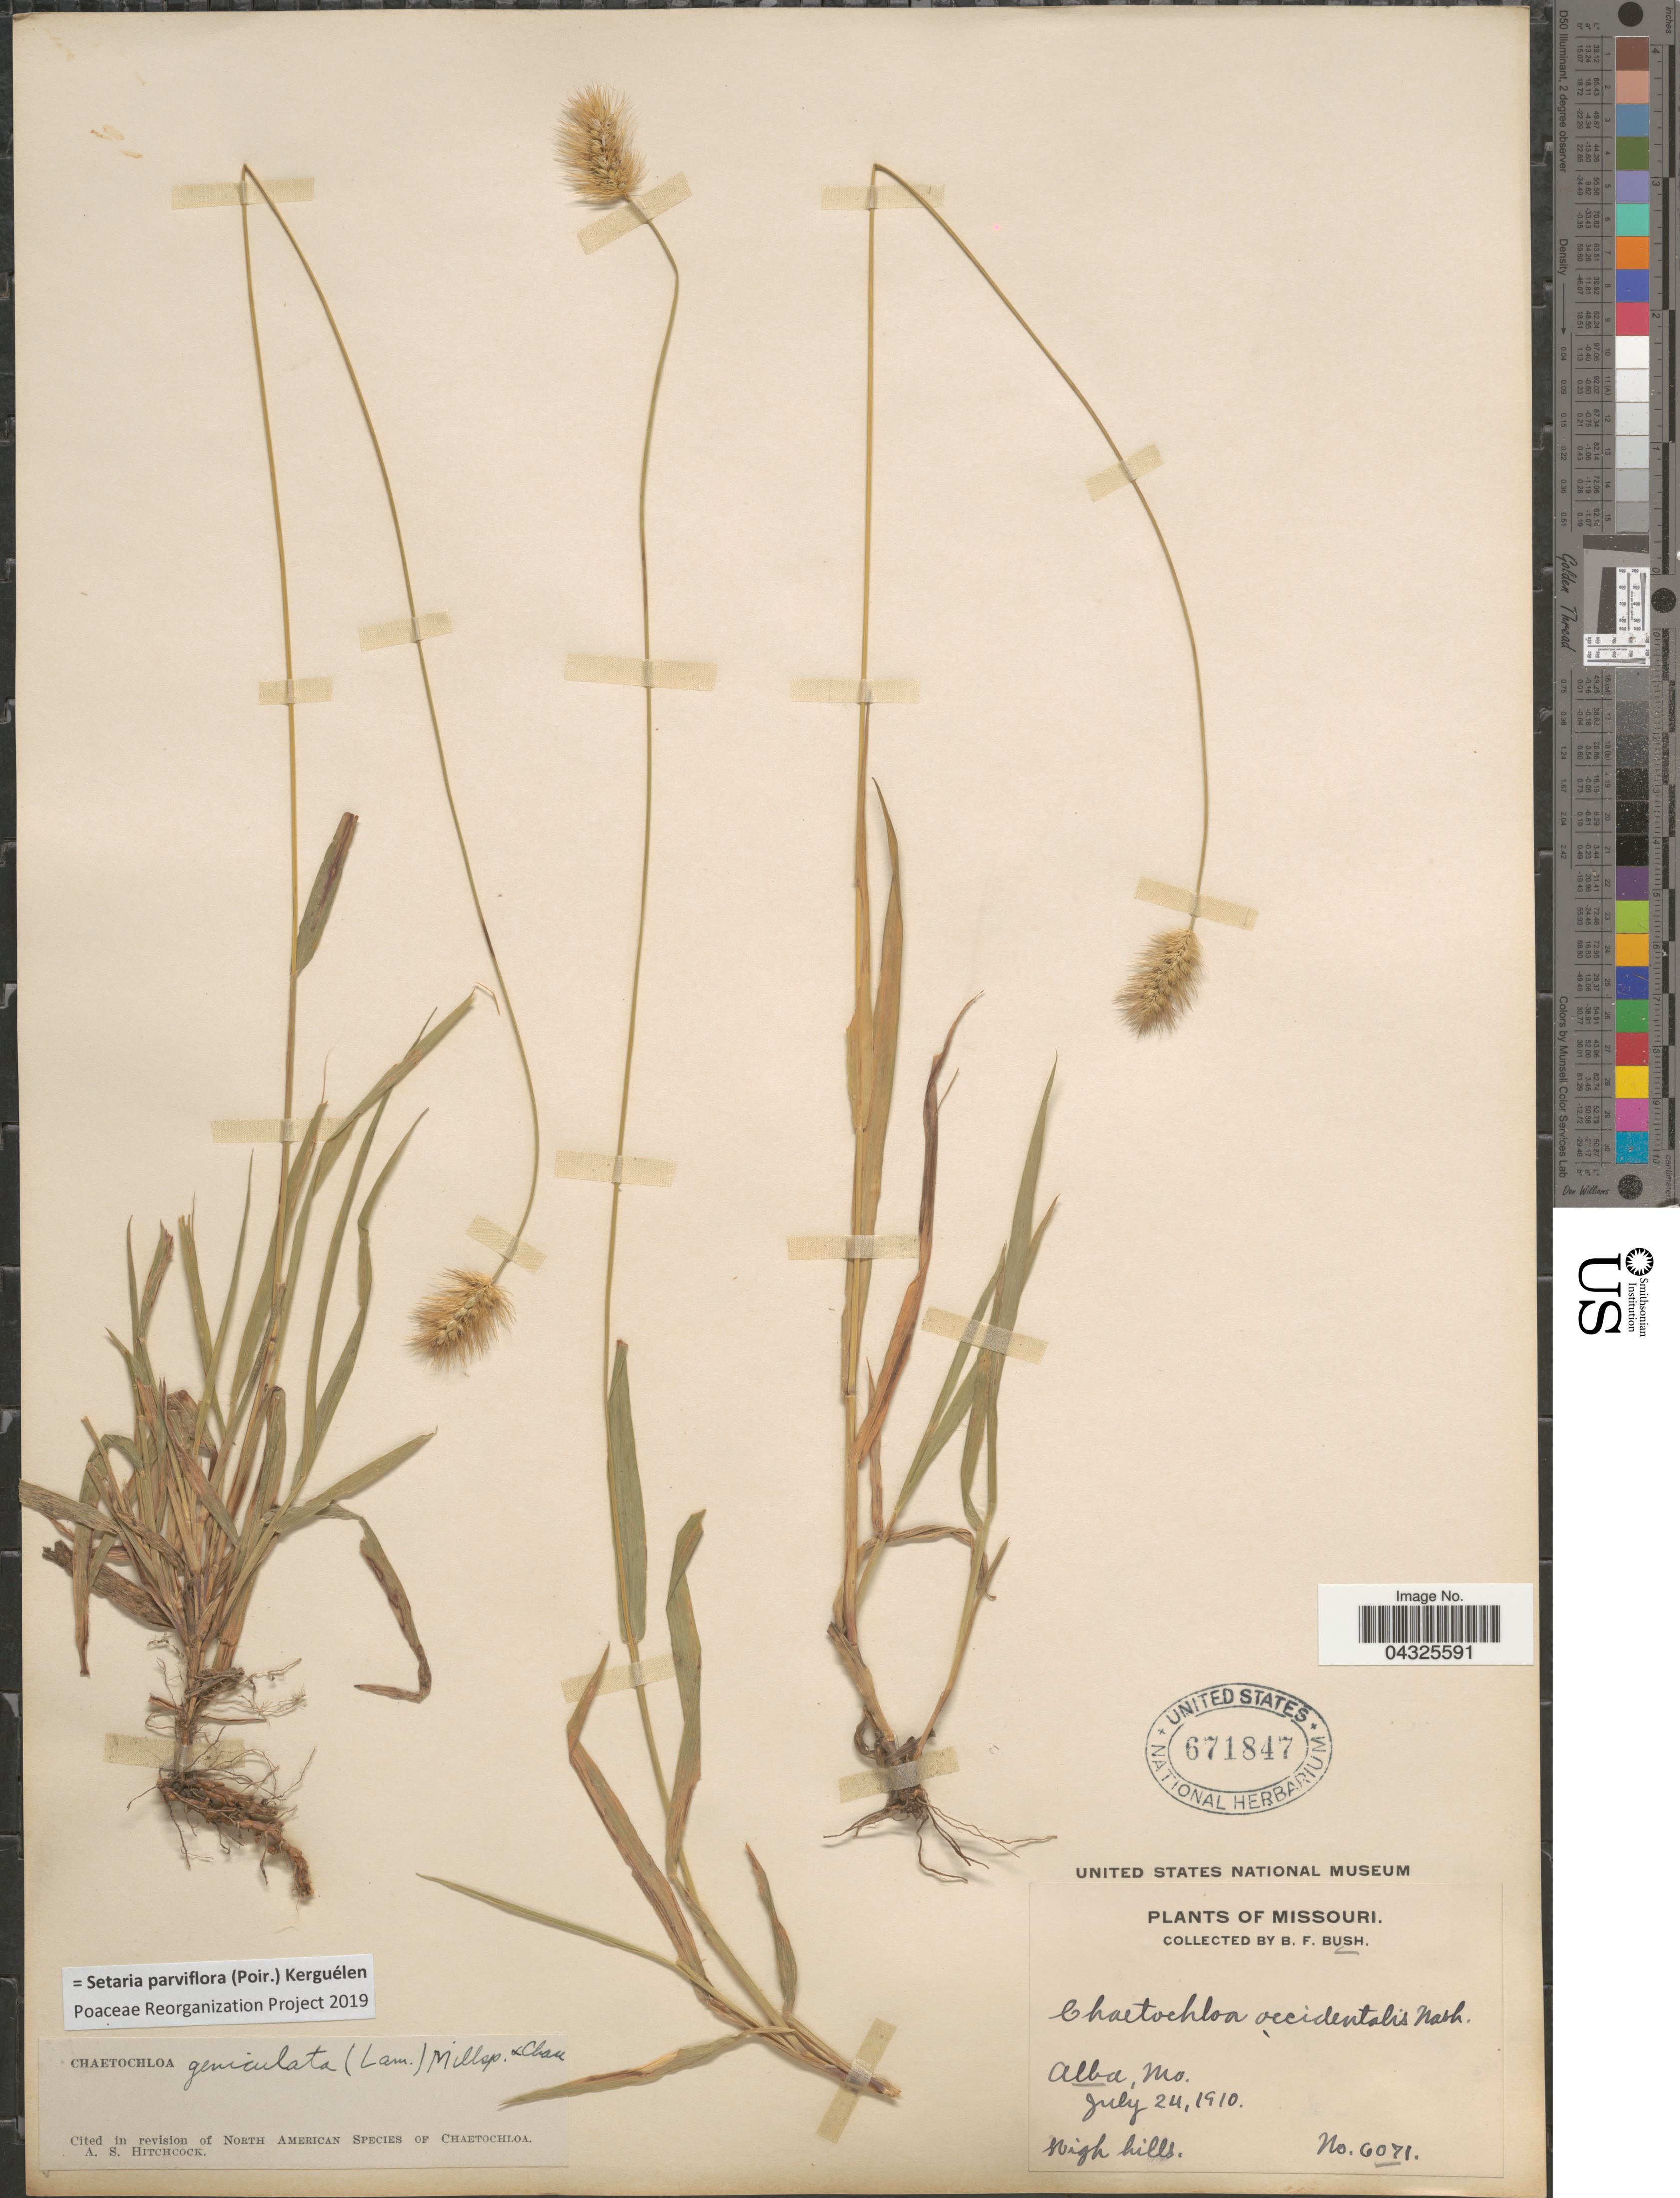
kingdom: Plantae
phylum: Tracheophyta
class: Liliopsida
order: Poales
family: Poaceae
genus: Setaria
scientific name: Setaria parviflora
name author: (Poir.) Kerguélen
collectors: B. F. Bush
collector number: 6071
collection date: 1910-07-24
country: United States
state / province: Missouri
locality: Alba.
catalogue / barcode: US 671847